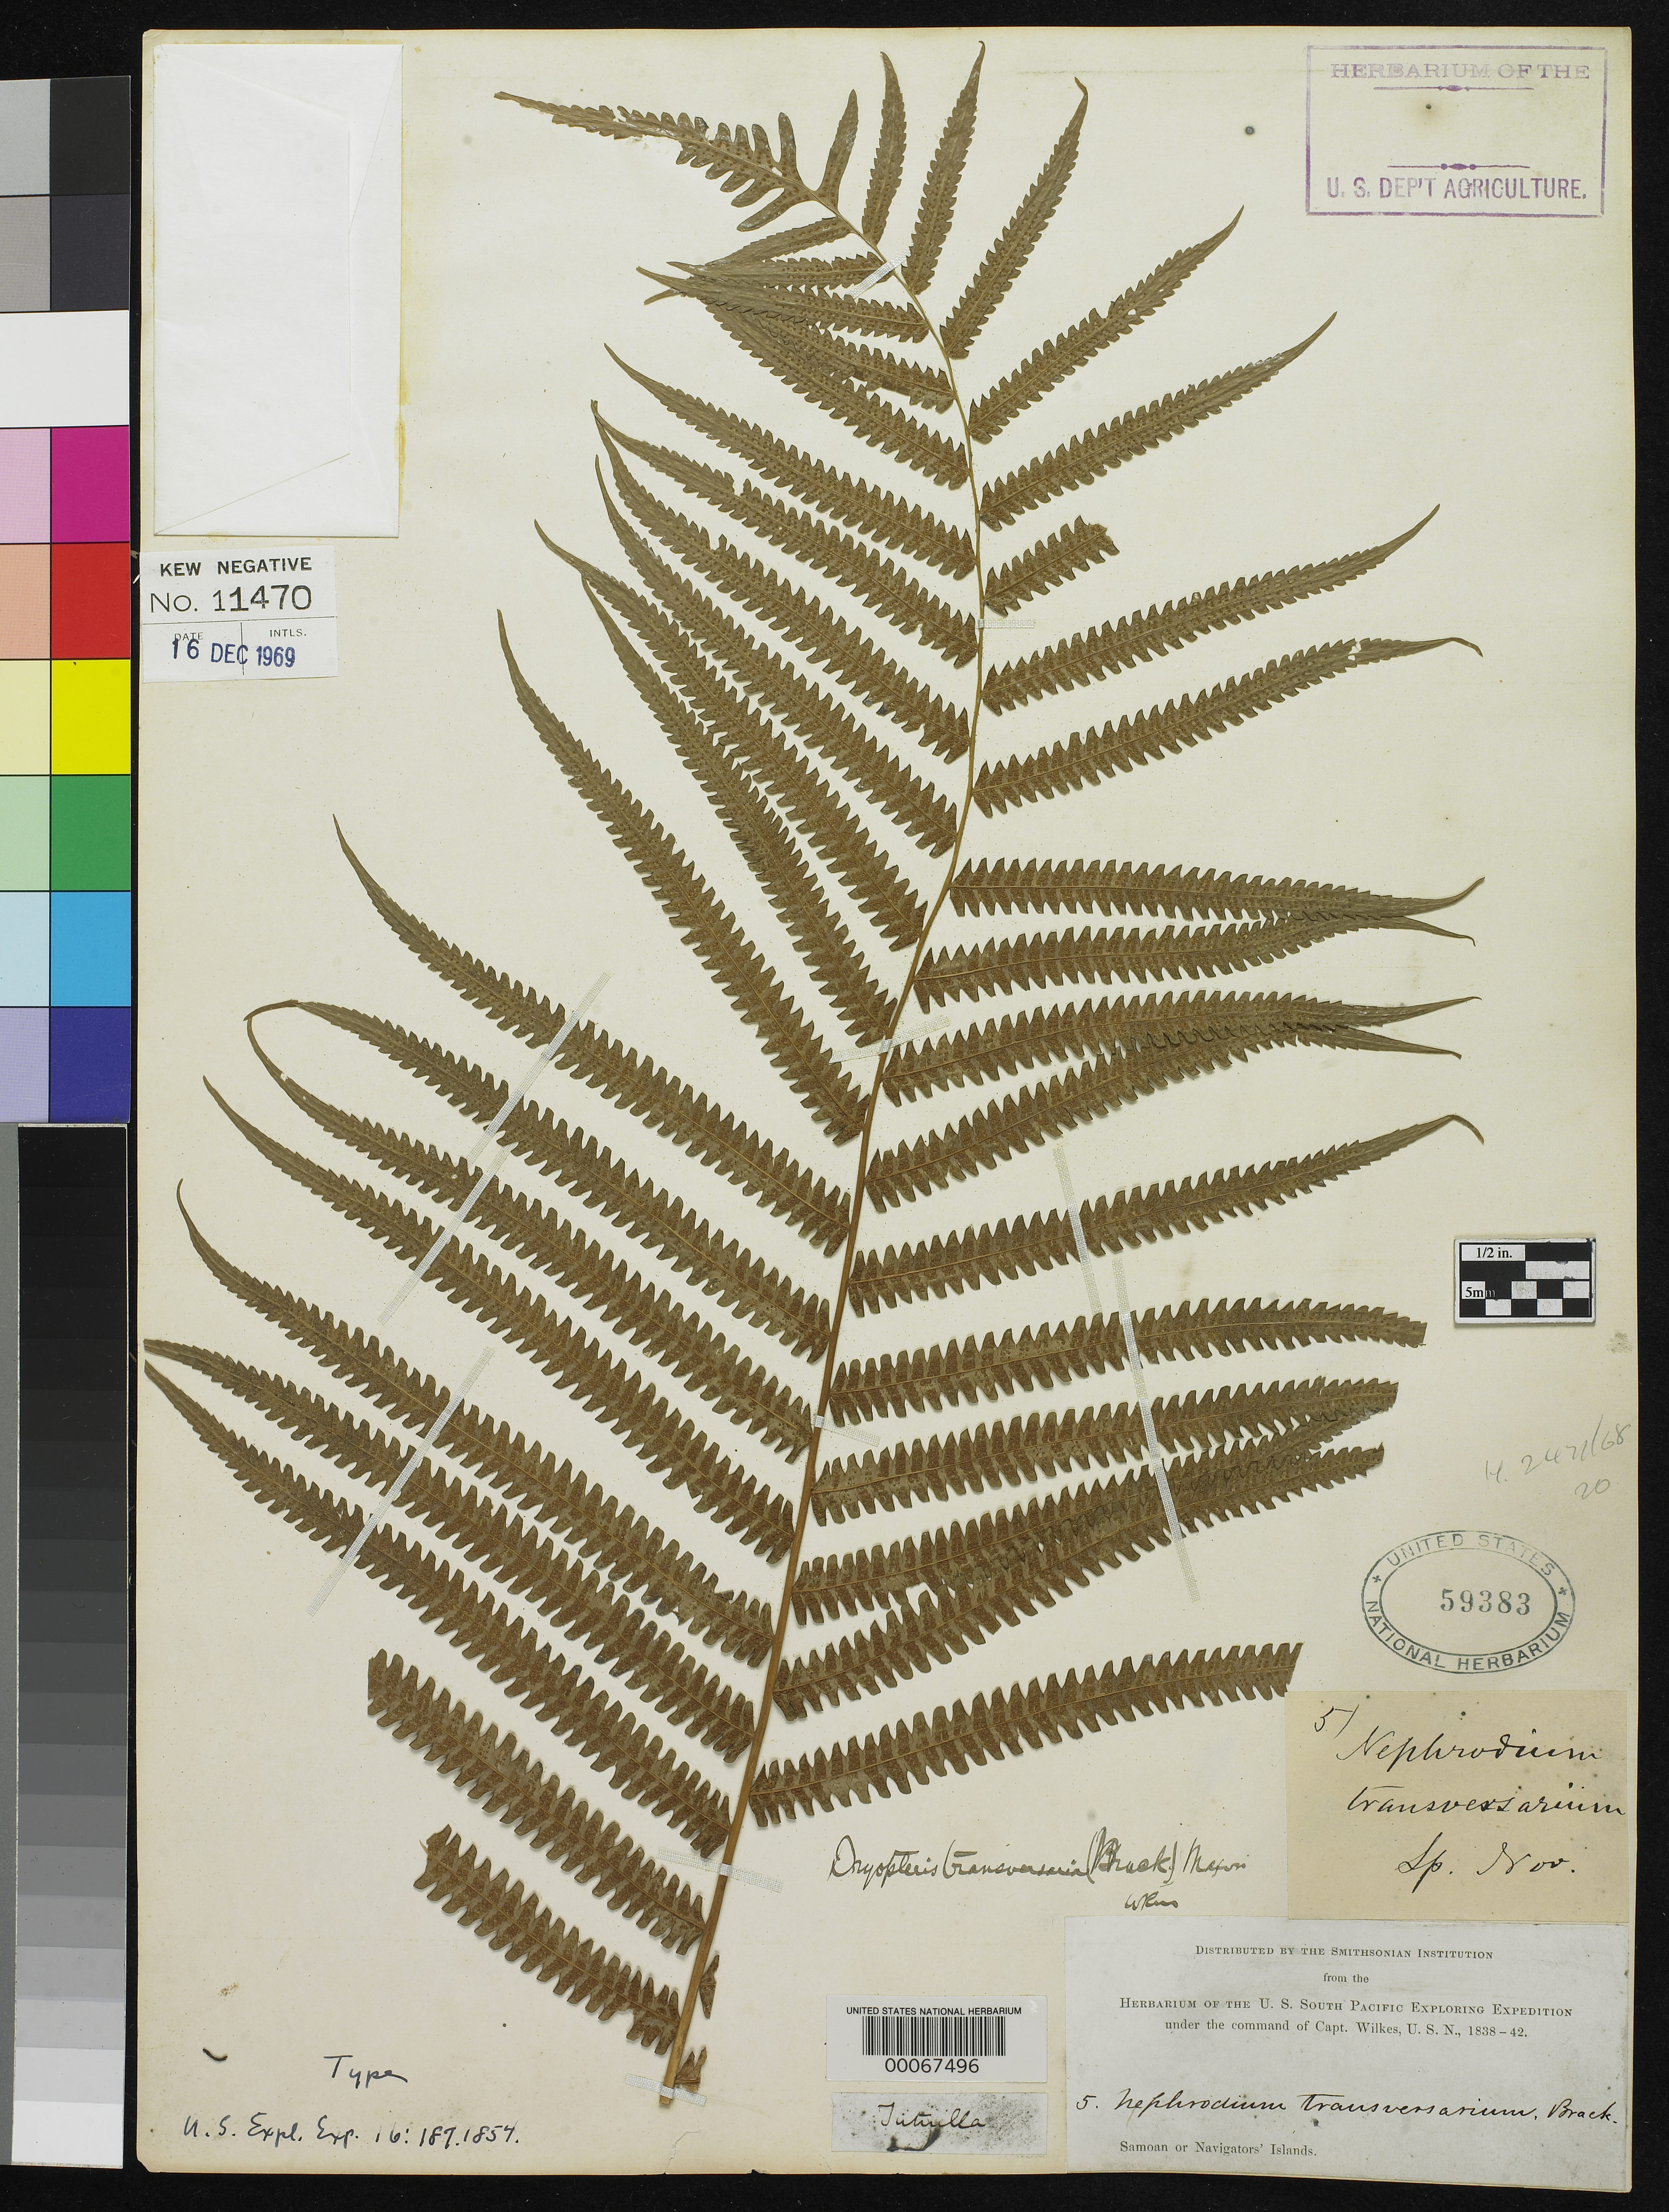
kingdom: Plantae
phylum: Tracheophyta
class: Polypodiopsida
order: Polypodiales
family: Dryopteridaceae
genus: Nephrodium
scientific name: Nephrodium transversarium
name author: Brack. in Wilkes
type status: Holotype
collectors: Wilkes Explor. Exped.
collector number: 5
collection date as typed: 1838 to -- --- 1842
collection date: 1838/1842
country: American Samoa / Samoa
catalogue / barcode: US 59383